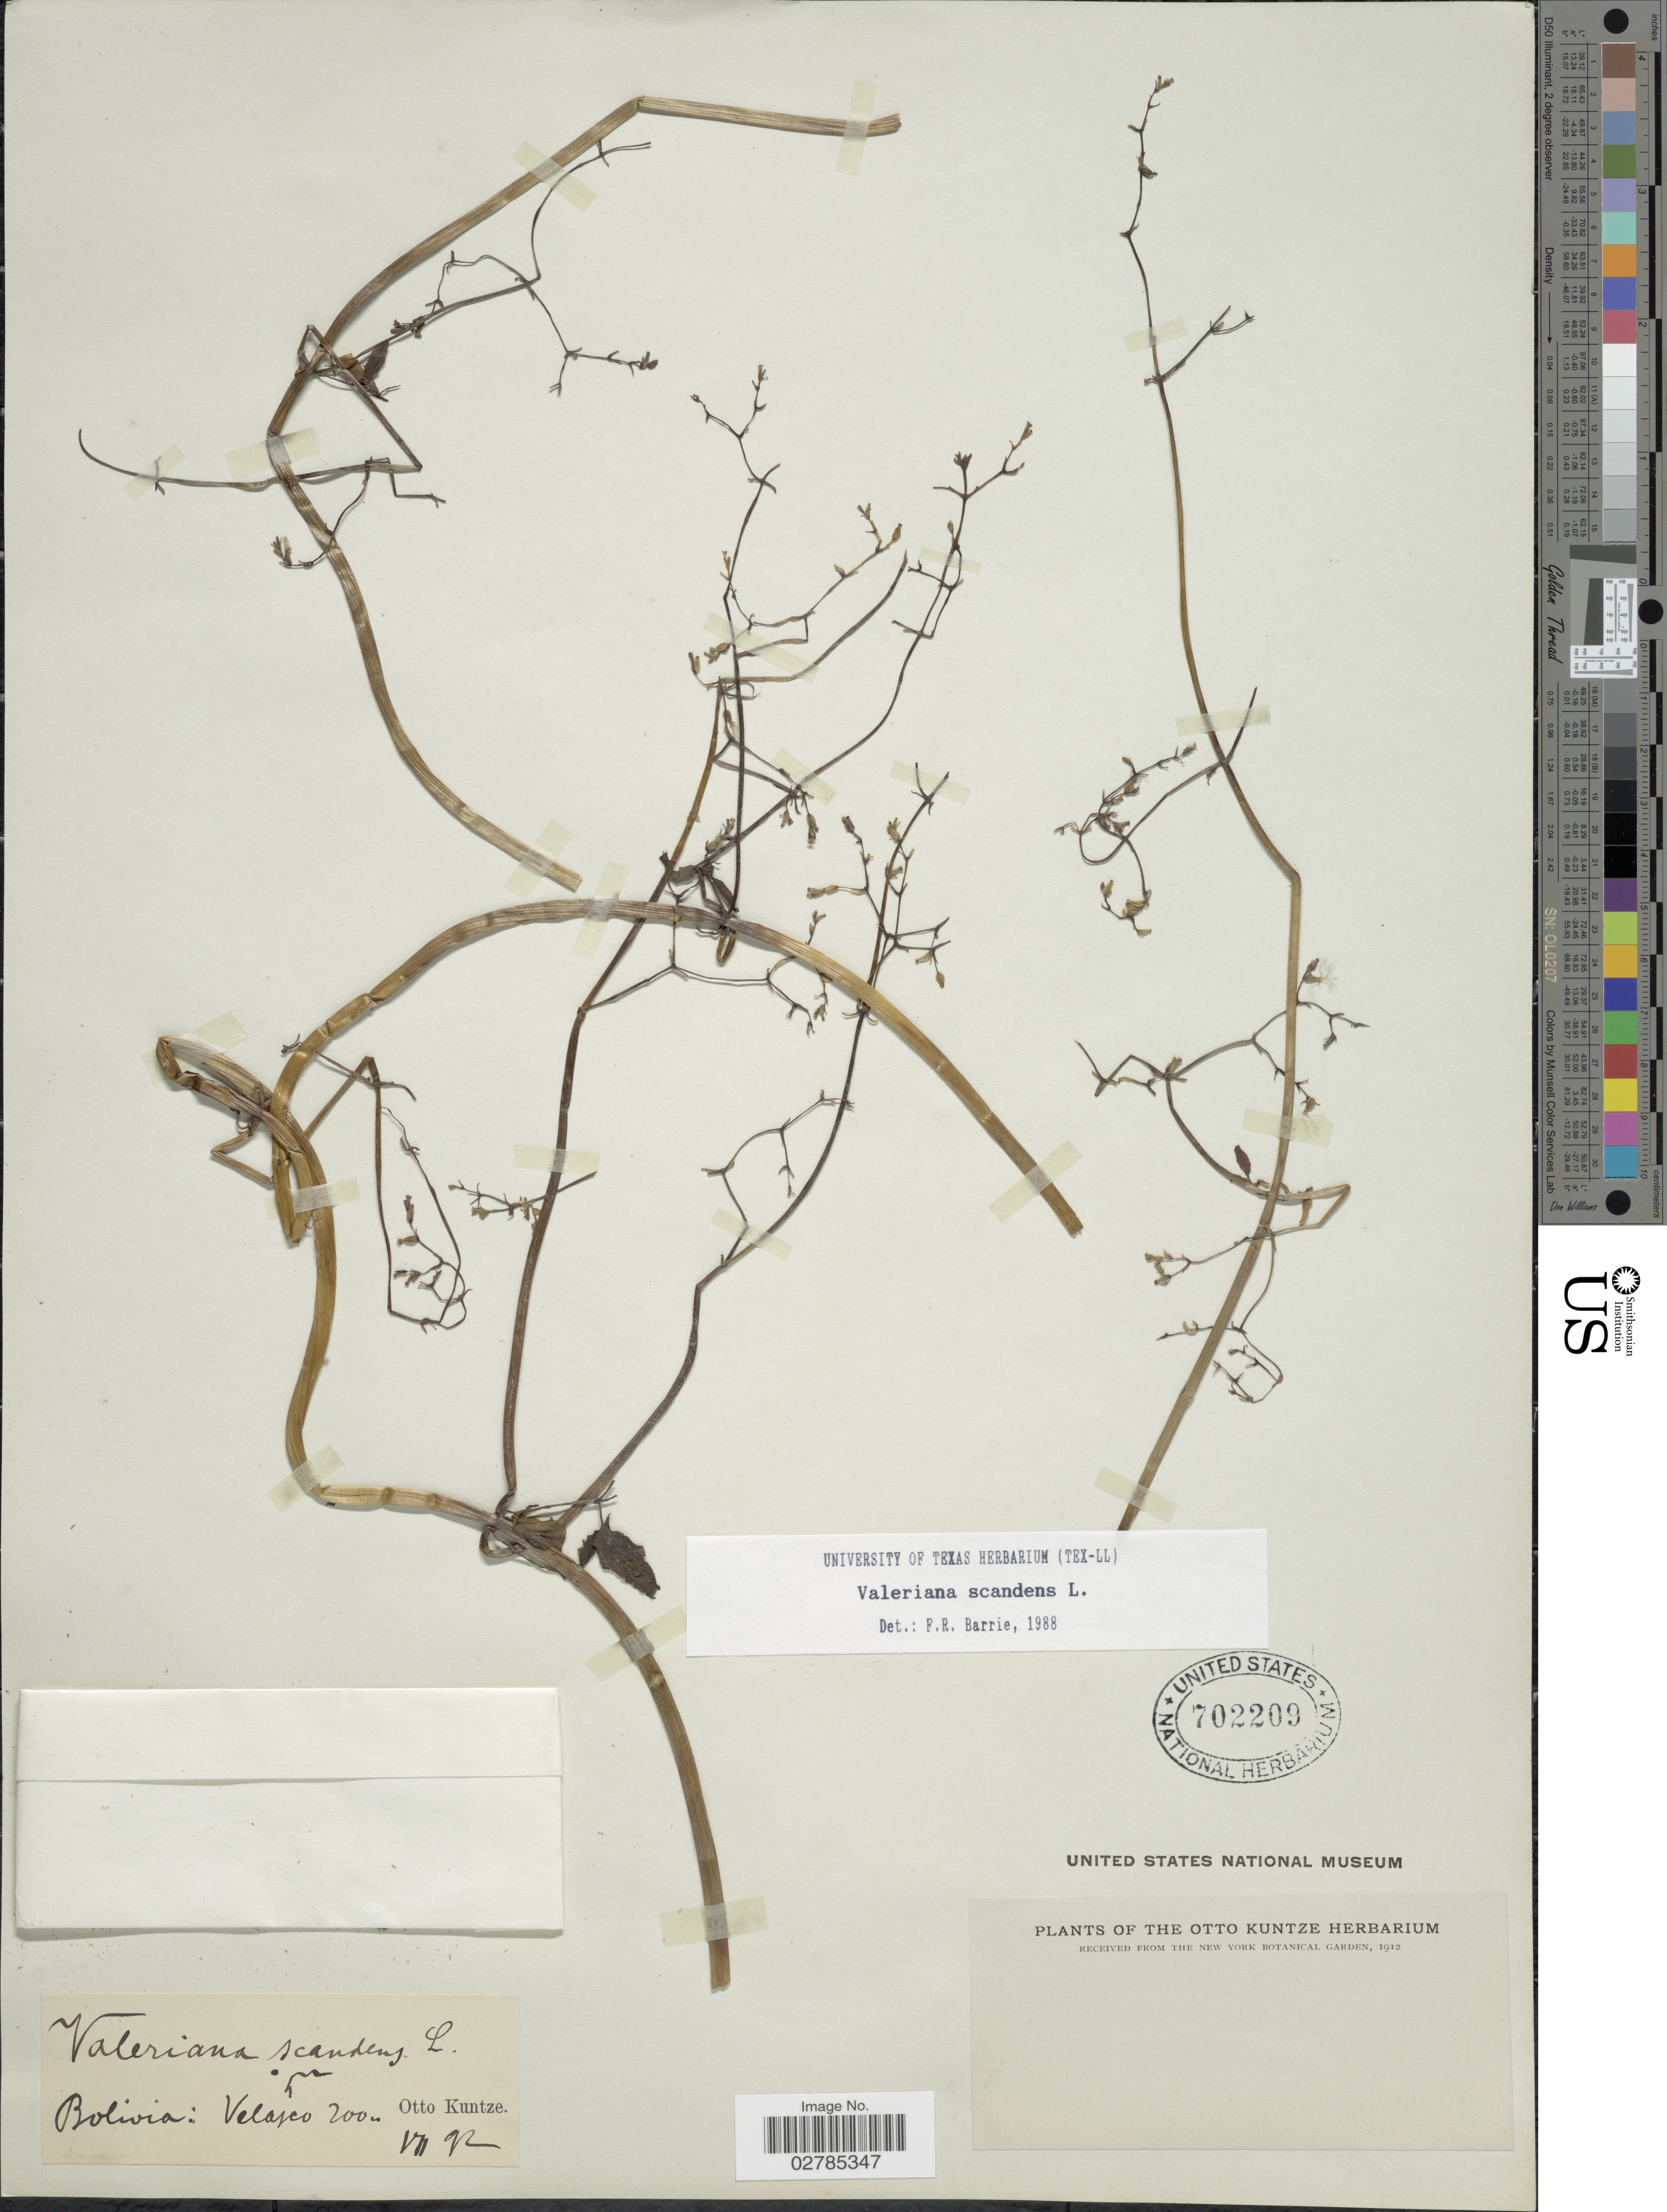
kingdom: Plantae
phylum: Tracheophyta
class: Magnoliopsida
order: Dipsacales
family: Caprifoliaceae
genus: Valeriana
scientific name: Valeriana scandens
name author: L.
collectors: C.E.O. Kuntze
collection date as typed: Transcribed d/m/y: /7/92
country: Bolivia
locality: Velasco.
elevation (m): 200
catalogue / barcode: US 702209